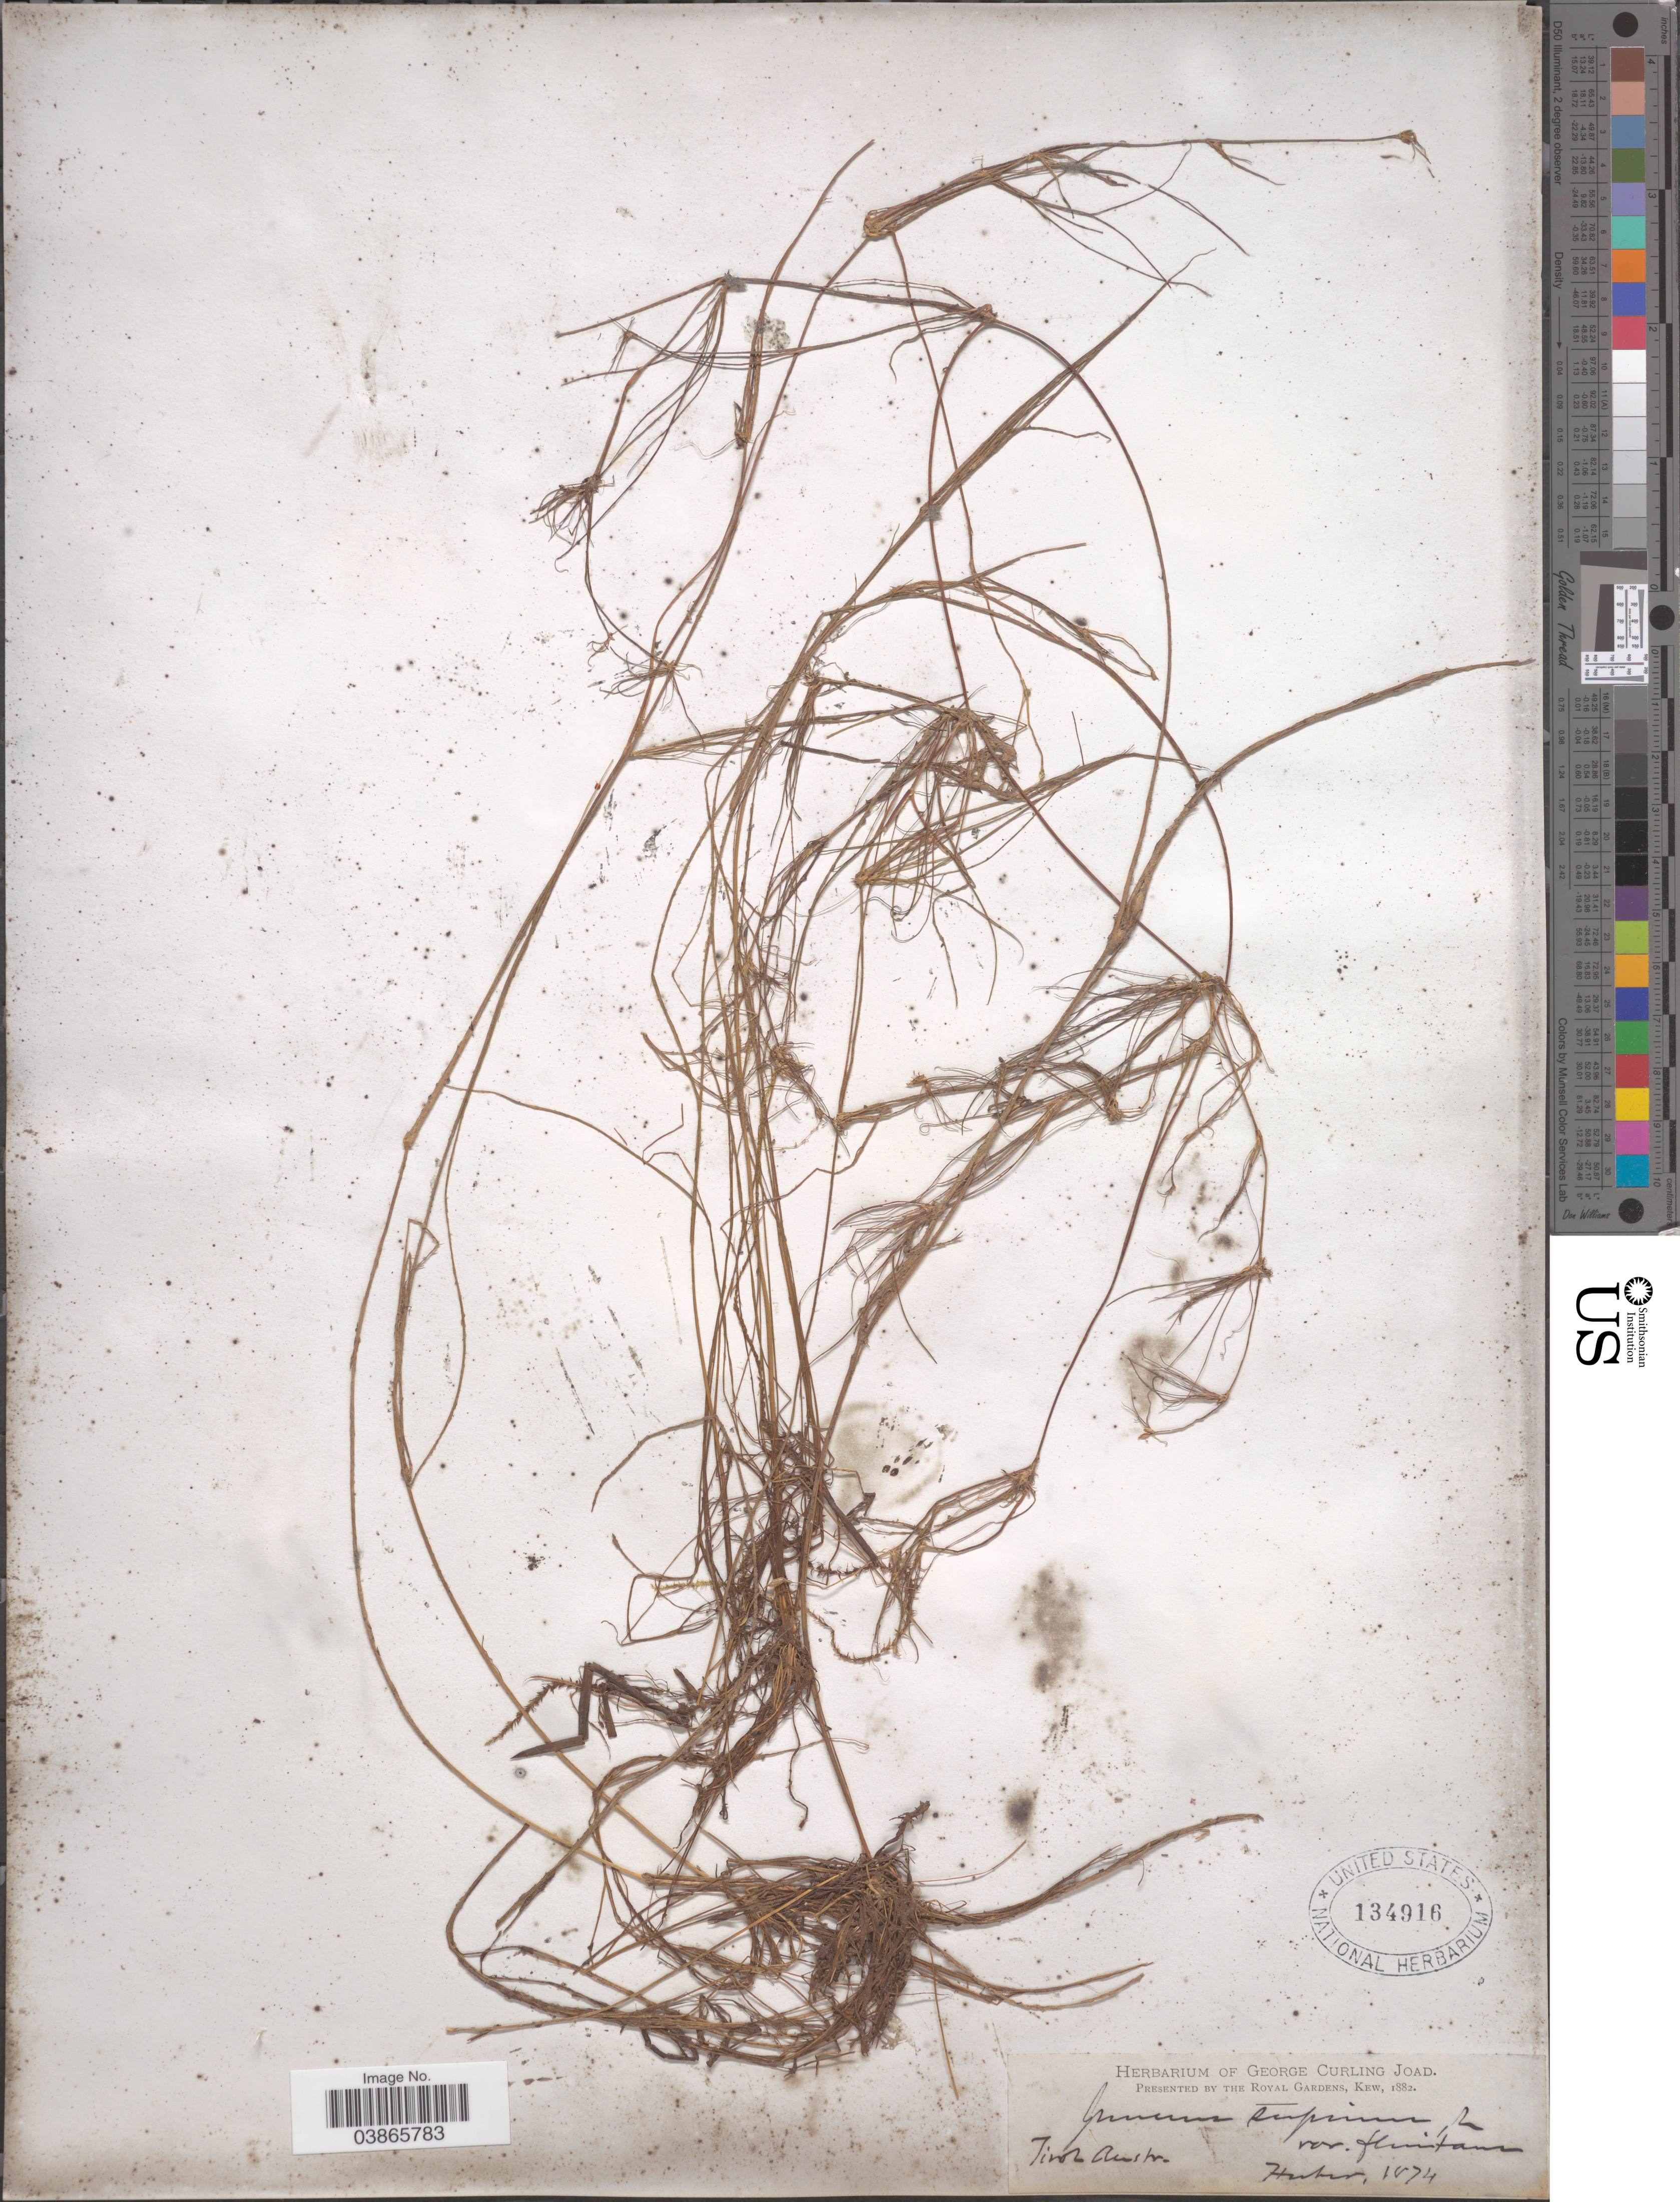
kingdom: Plantae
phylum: Tracheophyta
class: Liliopsida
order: Poales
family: Juncaceae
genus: Juncus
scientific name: Juncus supinus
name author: Moench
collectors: -. Huter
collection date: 1874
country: Austria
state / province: Tirol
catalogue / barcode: US 134916